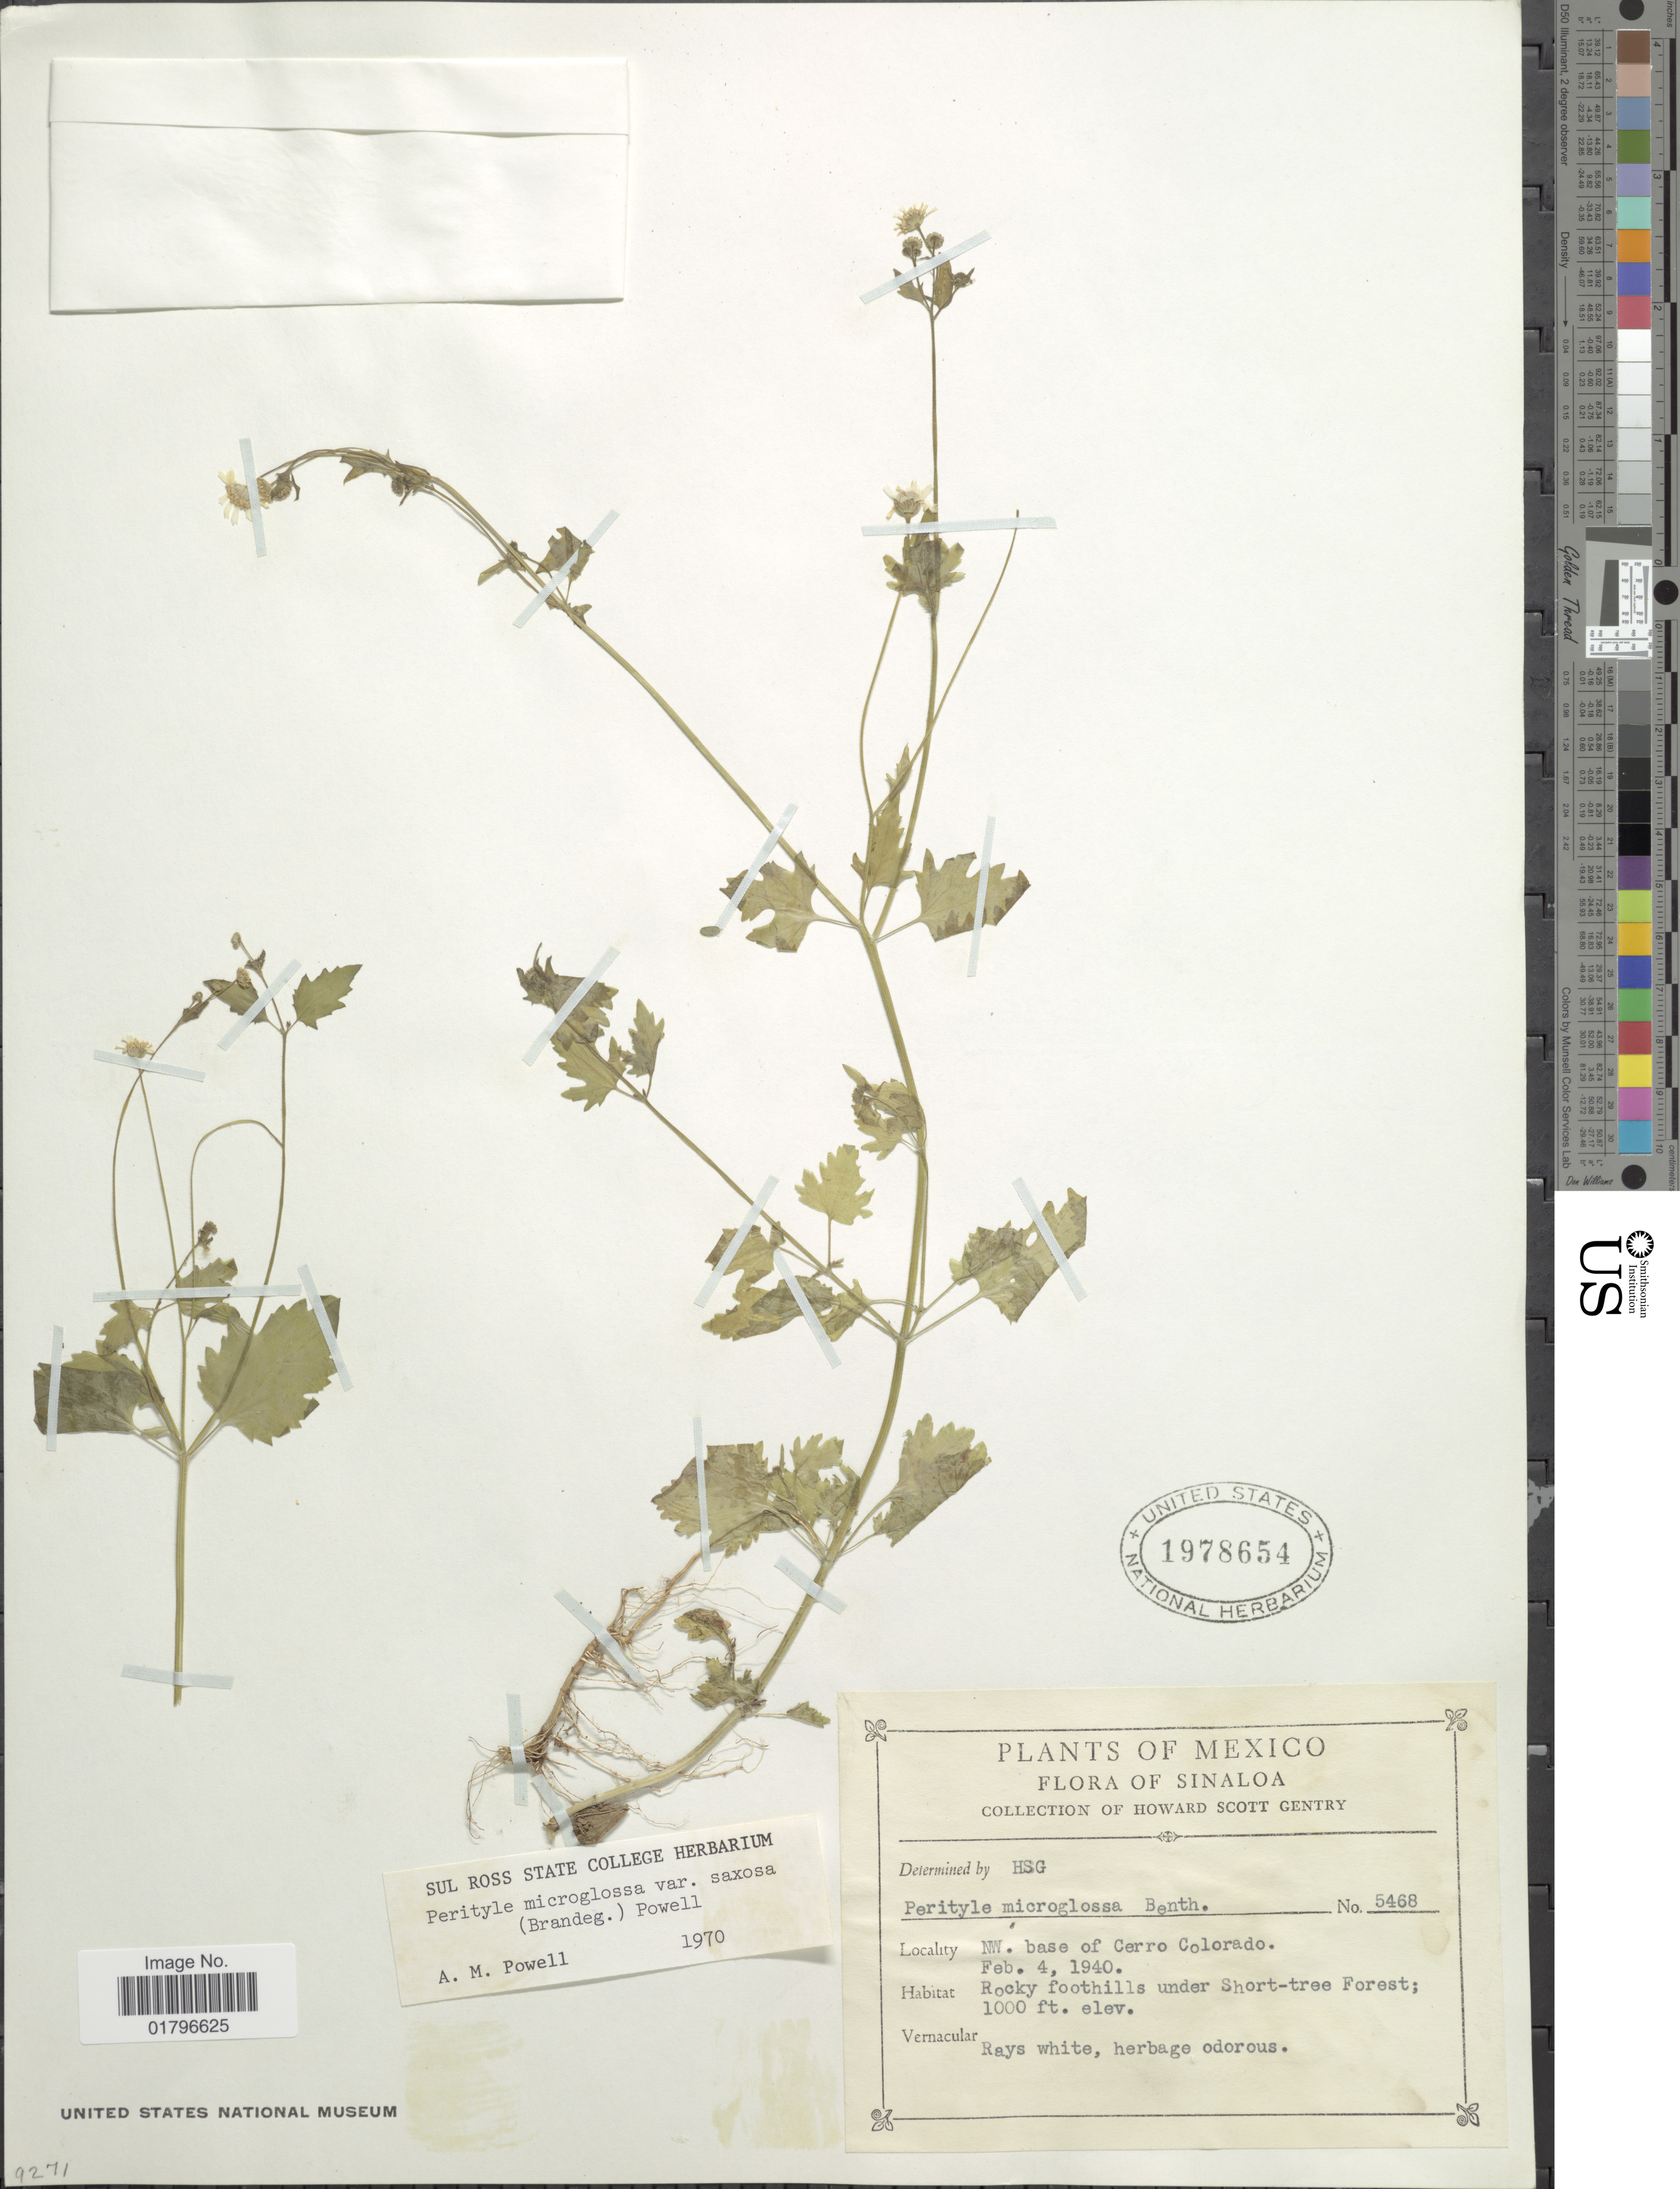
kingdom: Plantae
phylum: Tracheophyta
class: Magnoliopsida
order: Asterales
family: Asteraceae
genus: Perityle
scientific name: Perityle microglossa var. saxosa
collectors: H. S. Gentry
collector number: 5468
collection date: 1940-02-04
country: Mexico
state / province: Sinaloa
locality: NW. base of Cerro Colorado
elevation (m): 305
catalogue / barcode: US 1978654